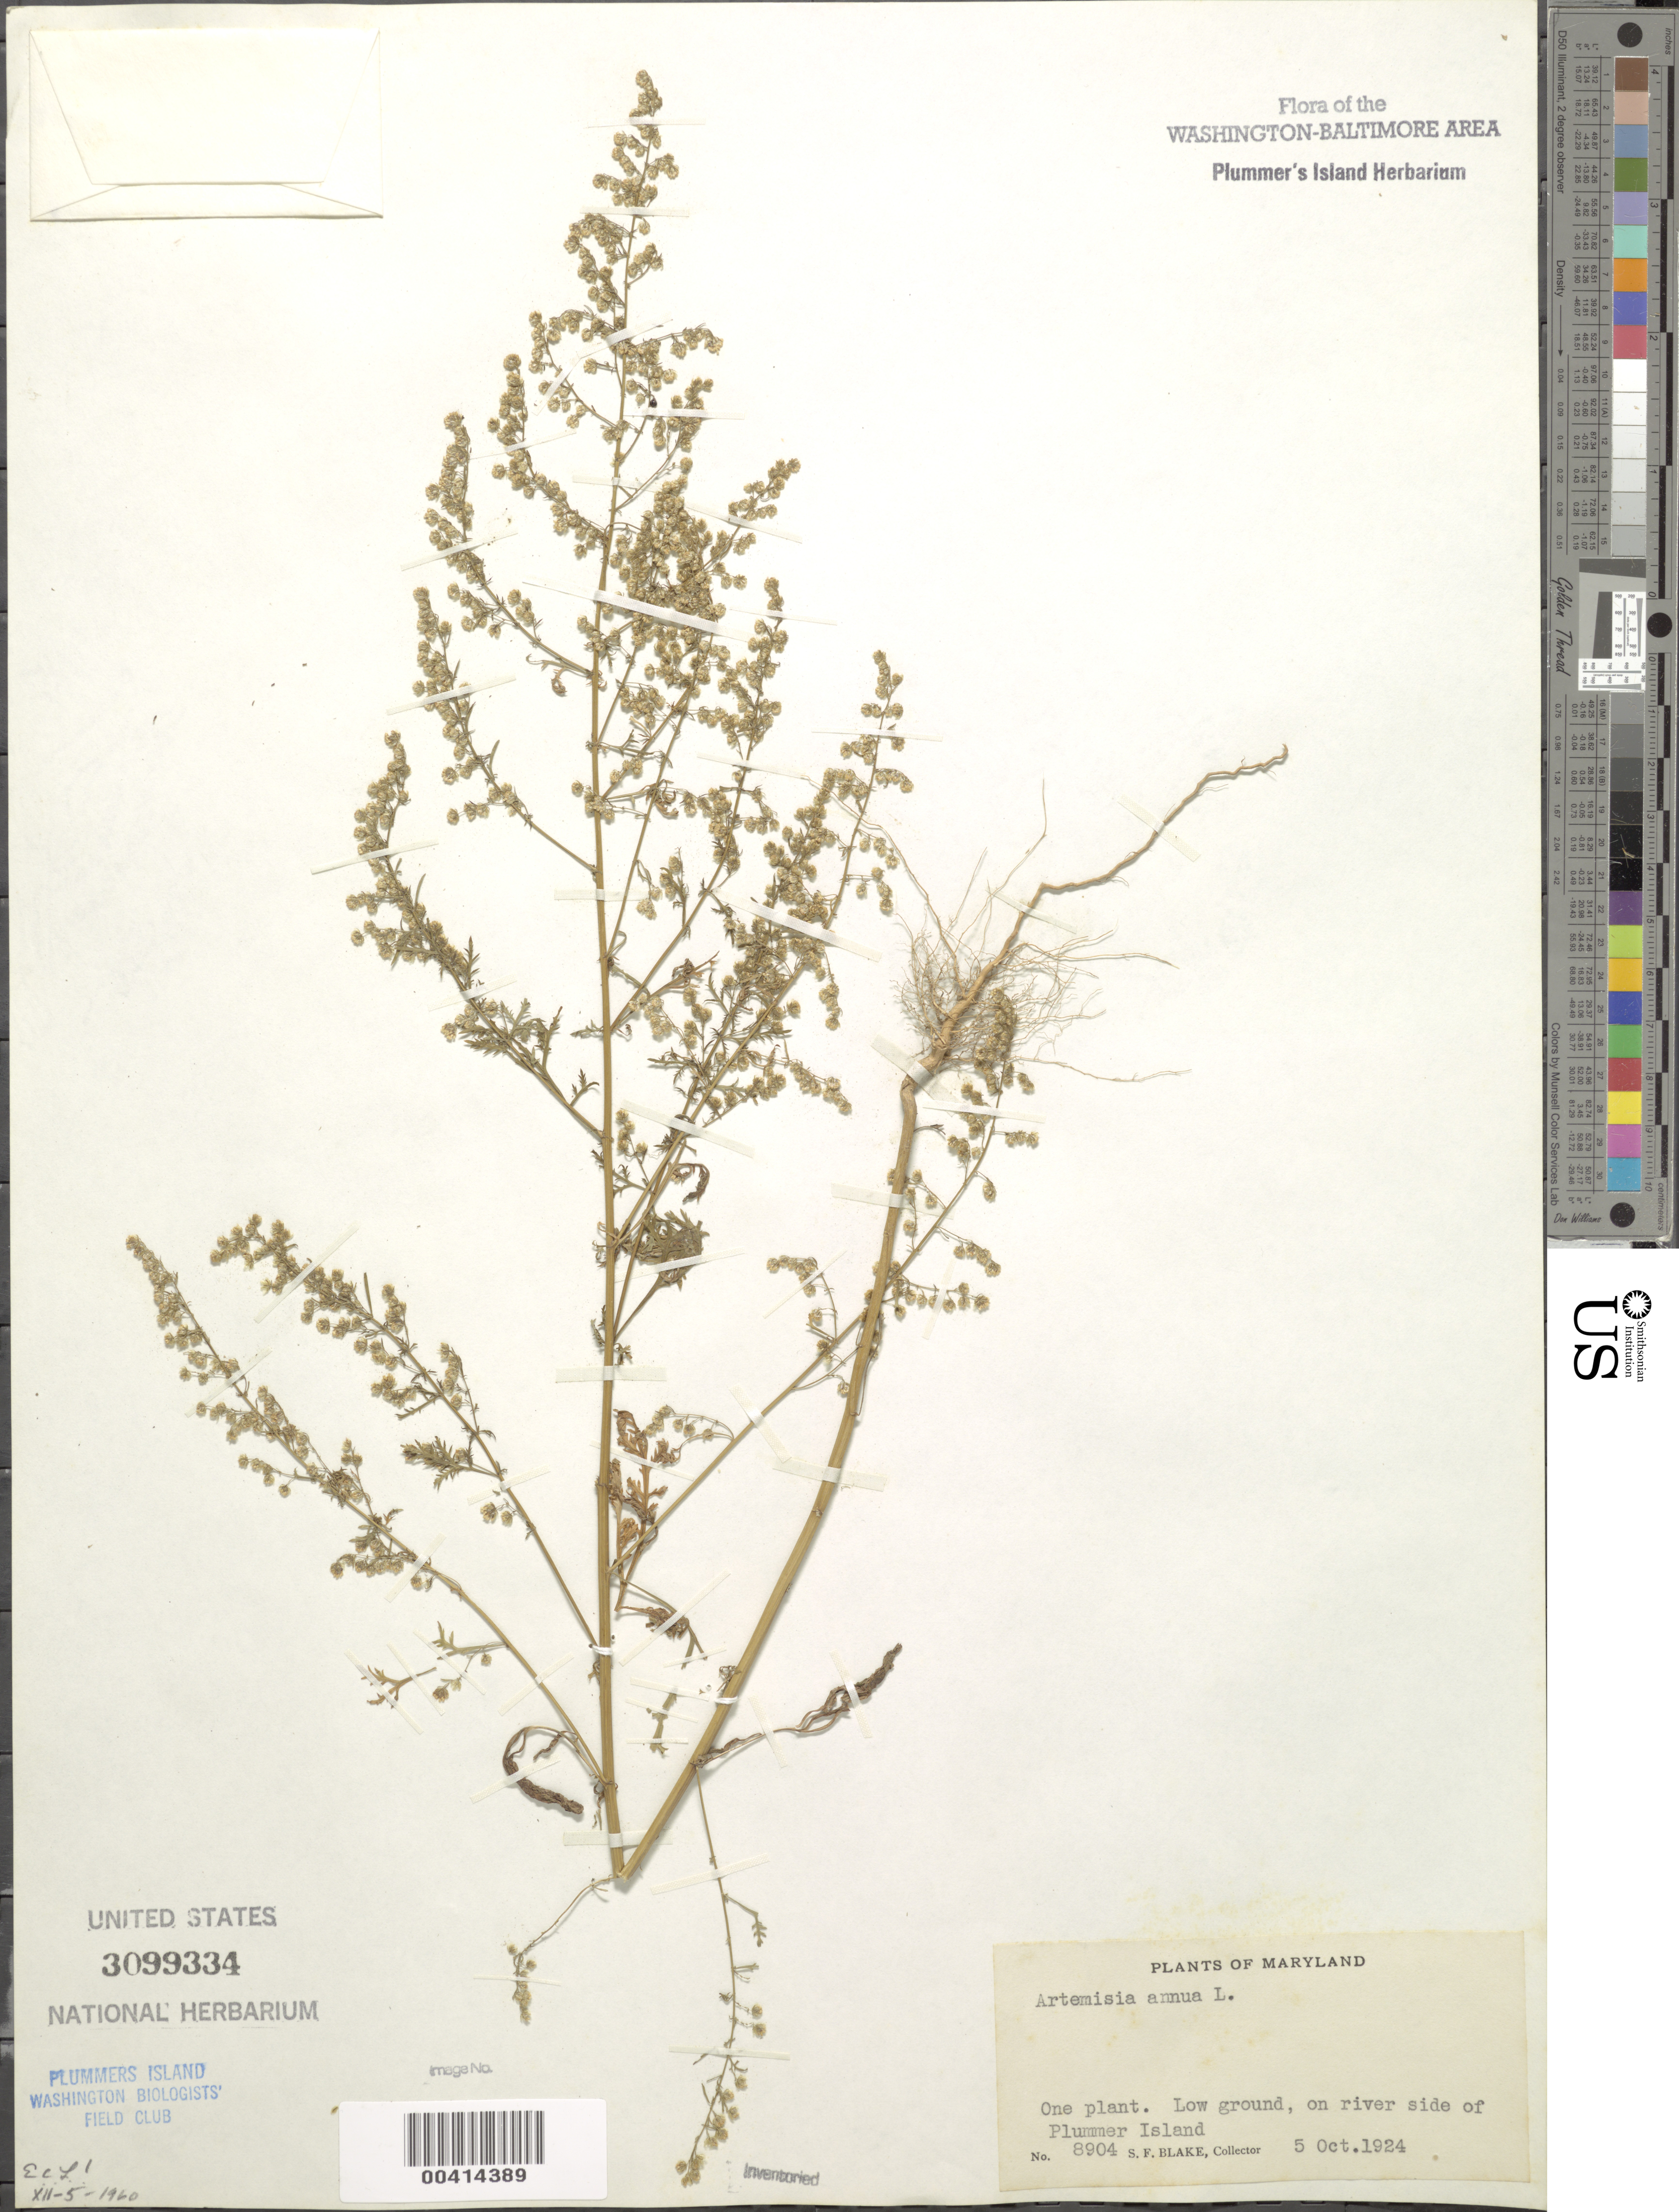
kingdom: Plantae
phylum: Tracheophyta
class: Magnoliopsida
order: Asterales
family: Asteraceae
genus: Artemisia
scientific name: Artemisia annua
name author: L.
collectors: S. Blake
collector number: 8904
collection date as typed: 05 Oct 1924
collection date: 1924-10-05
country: United States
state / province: Maryland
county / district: Montgomery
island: Plummers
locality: Plummer's Island; river side C. & O. Canal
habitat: Low ground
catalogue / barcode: US 3099334